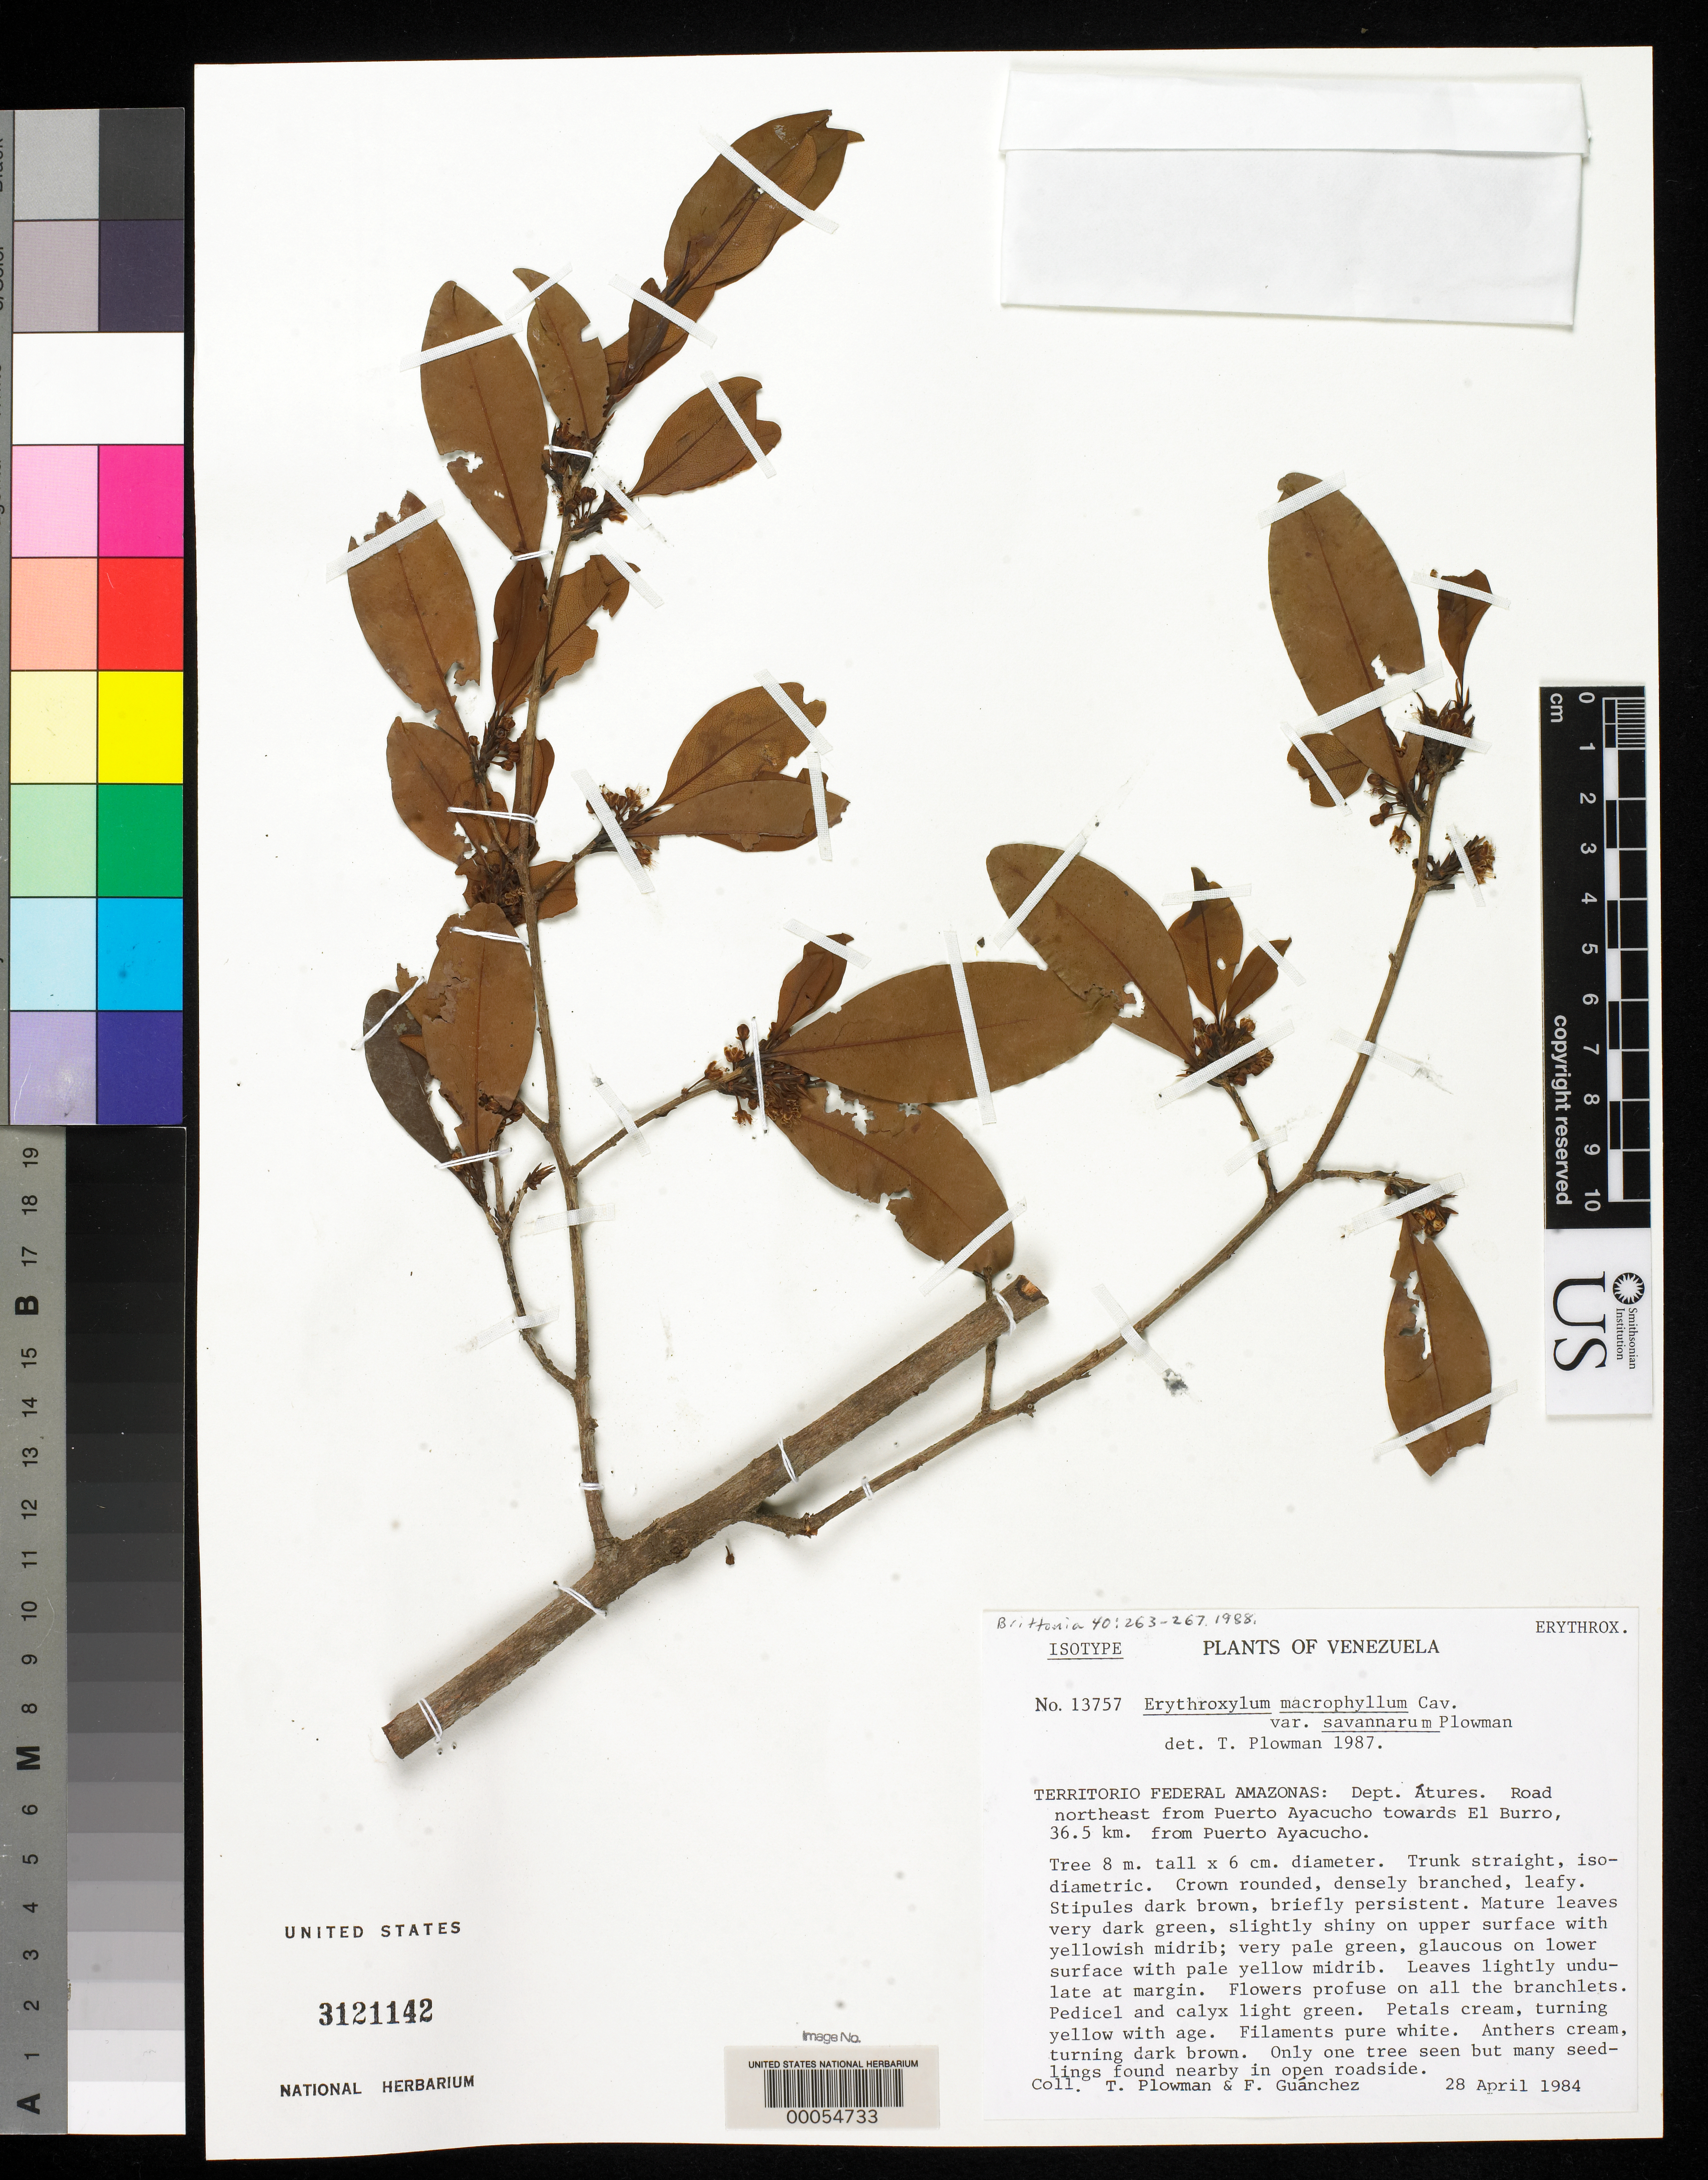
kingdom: Plantae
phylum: Tracheophyta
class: Magnoliopsida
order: Malpighiales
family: Erythroxylaceae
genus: Erythroxylum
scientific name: Erythroxylum macrophyllum var. savannarum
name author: Plowman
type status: Isotype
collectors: T. Plowman & F. Guánchez M.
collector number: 13757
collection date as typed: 28 Apr 1984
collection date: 1984-04-28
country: Venezuela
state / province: Amazonas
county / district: Atures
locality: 36.5 km from Puerto Ayacucho, road NE from Puerto Ayacucho towards El Burro.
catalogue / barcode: US 3121142